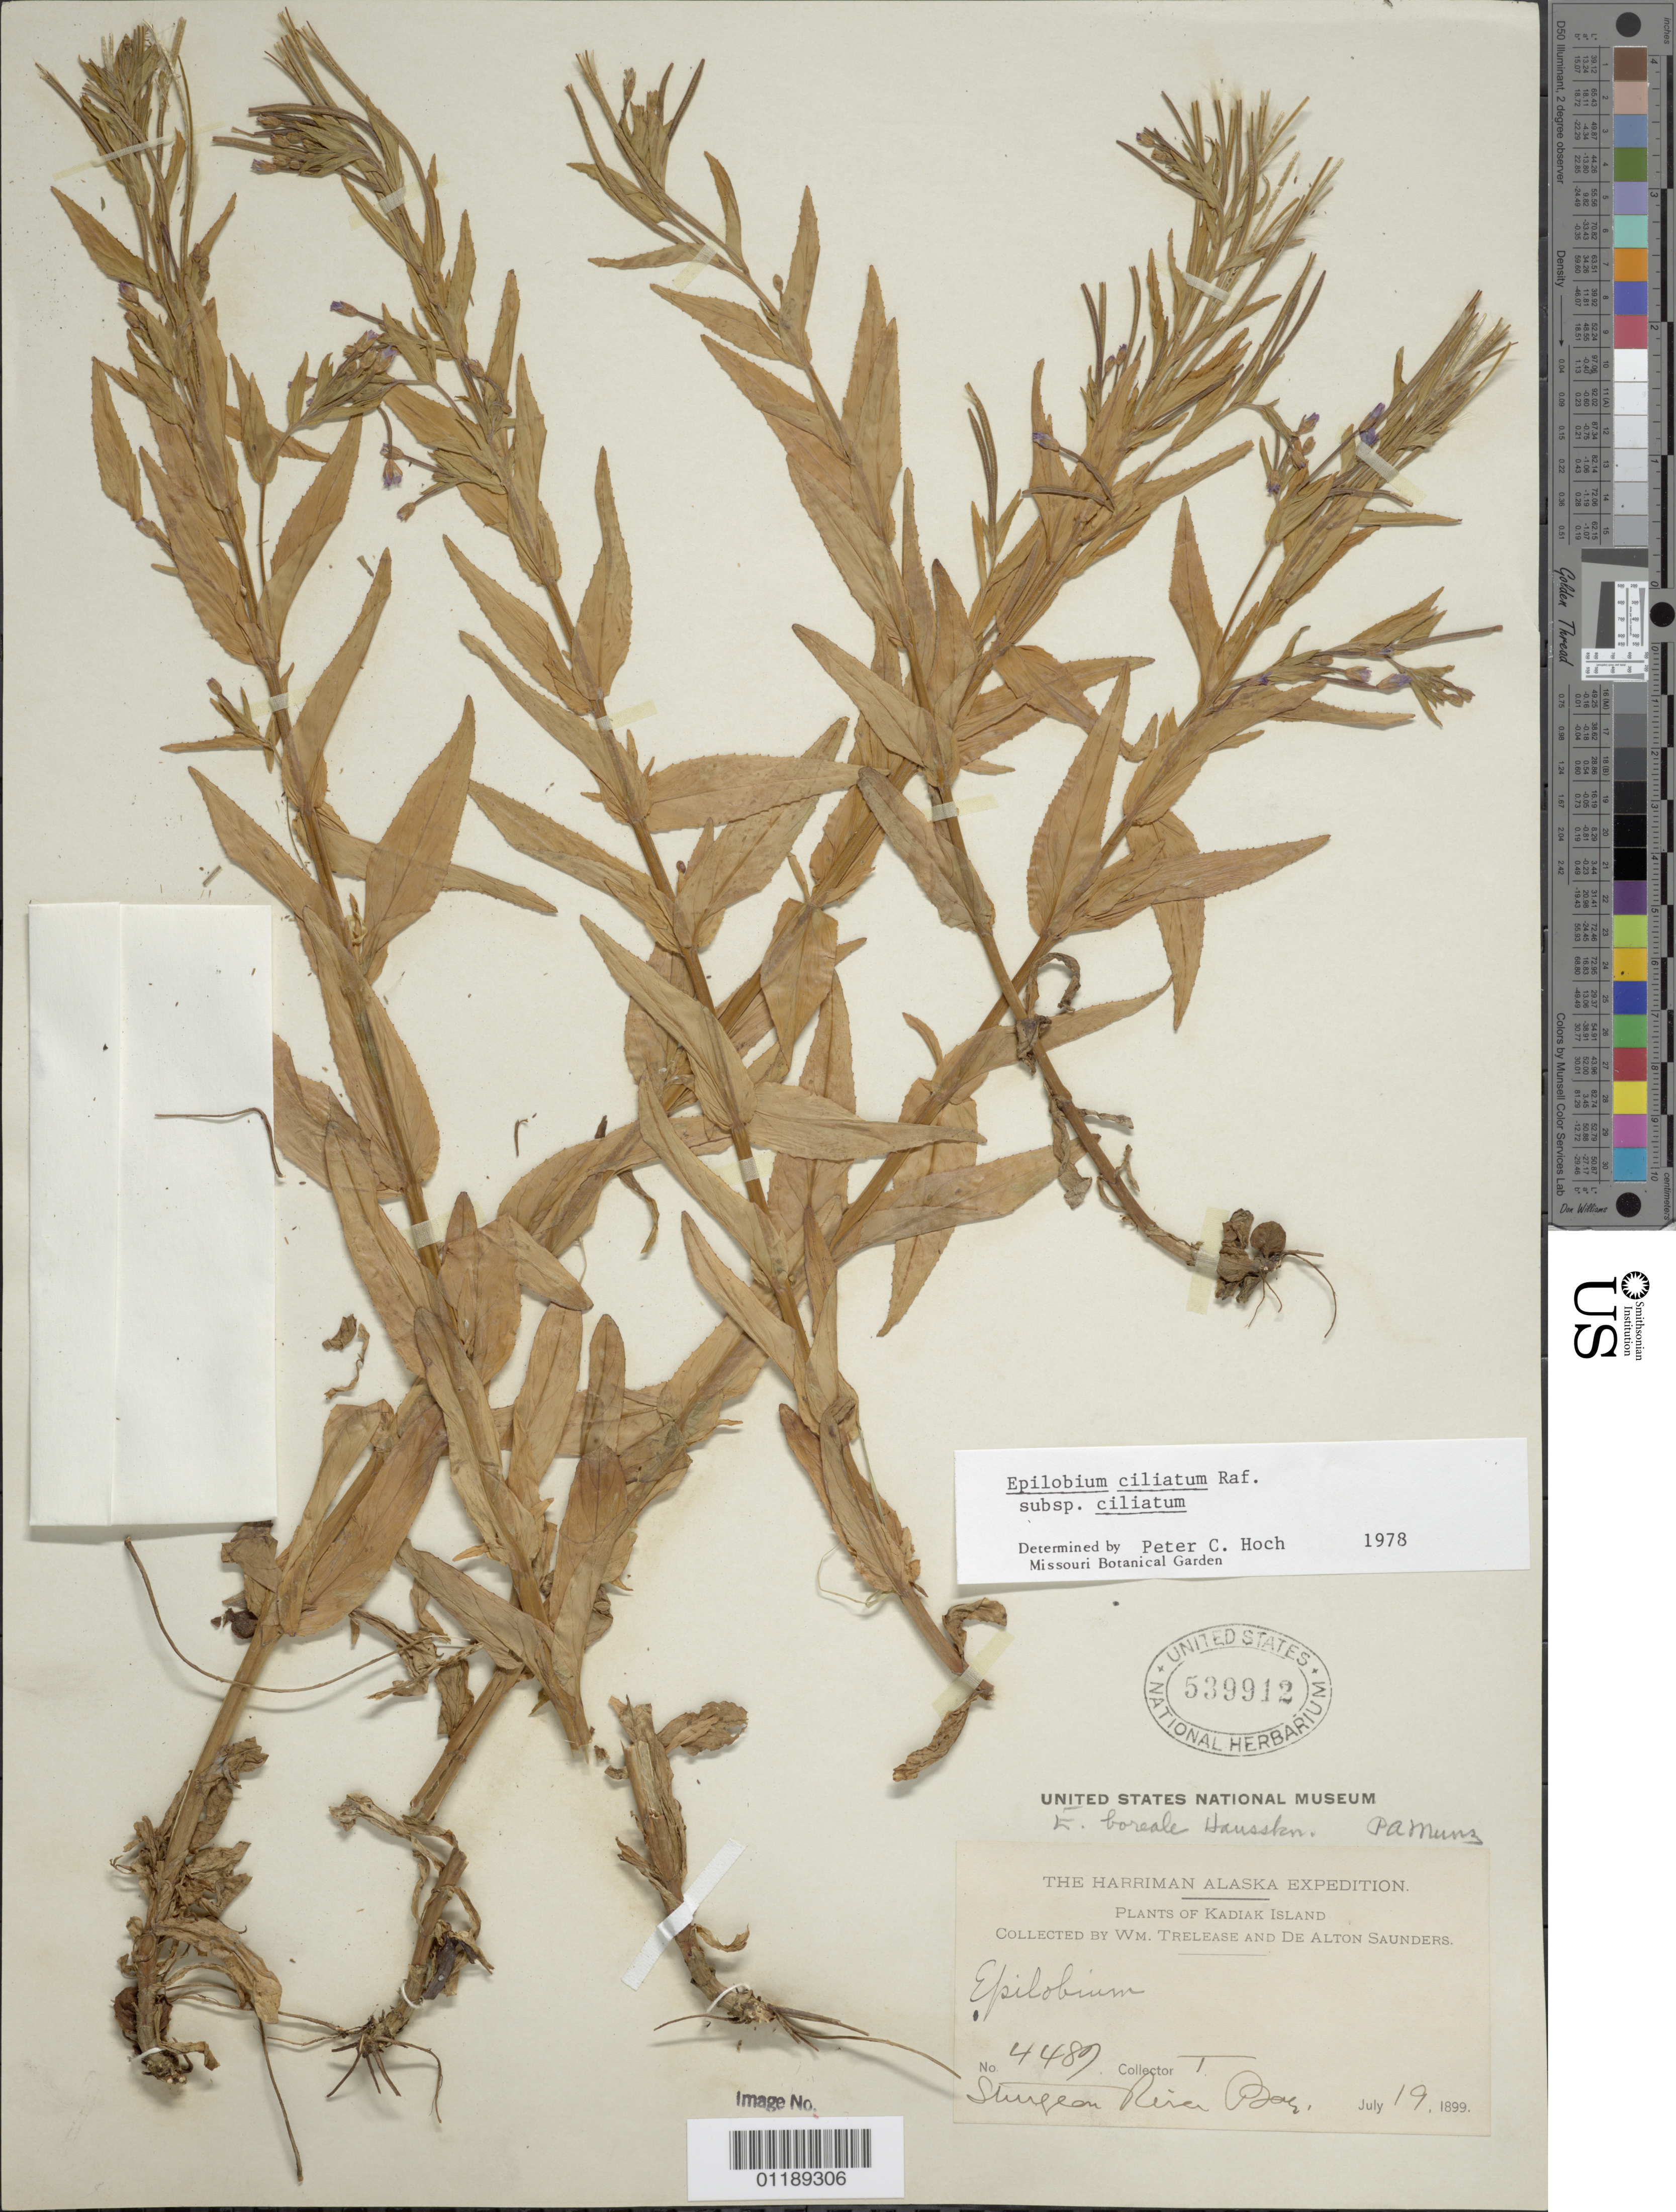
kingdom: Plantae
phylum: Tracheophyta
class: Magnoliopsida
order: Myrtales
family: Onagraceae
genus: Epilobium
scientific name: Epilobium ciliatum subsp. ciliatum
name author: Raf.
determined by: Hoch, P. C.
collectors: W. Trelease & D. Saunders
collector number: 4489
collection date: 1899-07-19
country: United States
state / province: Alaska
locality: Sturgeron River Bay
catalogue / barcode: US 539912